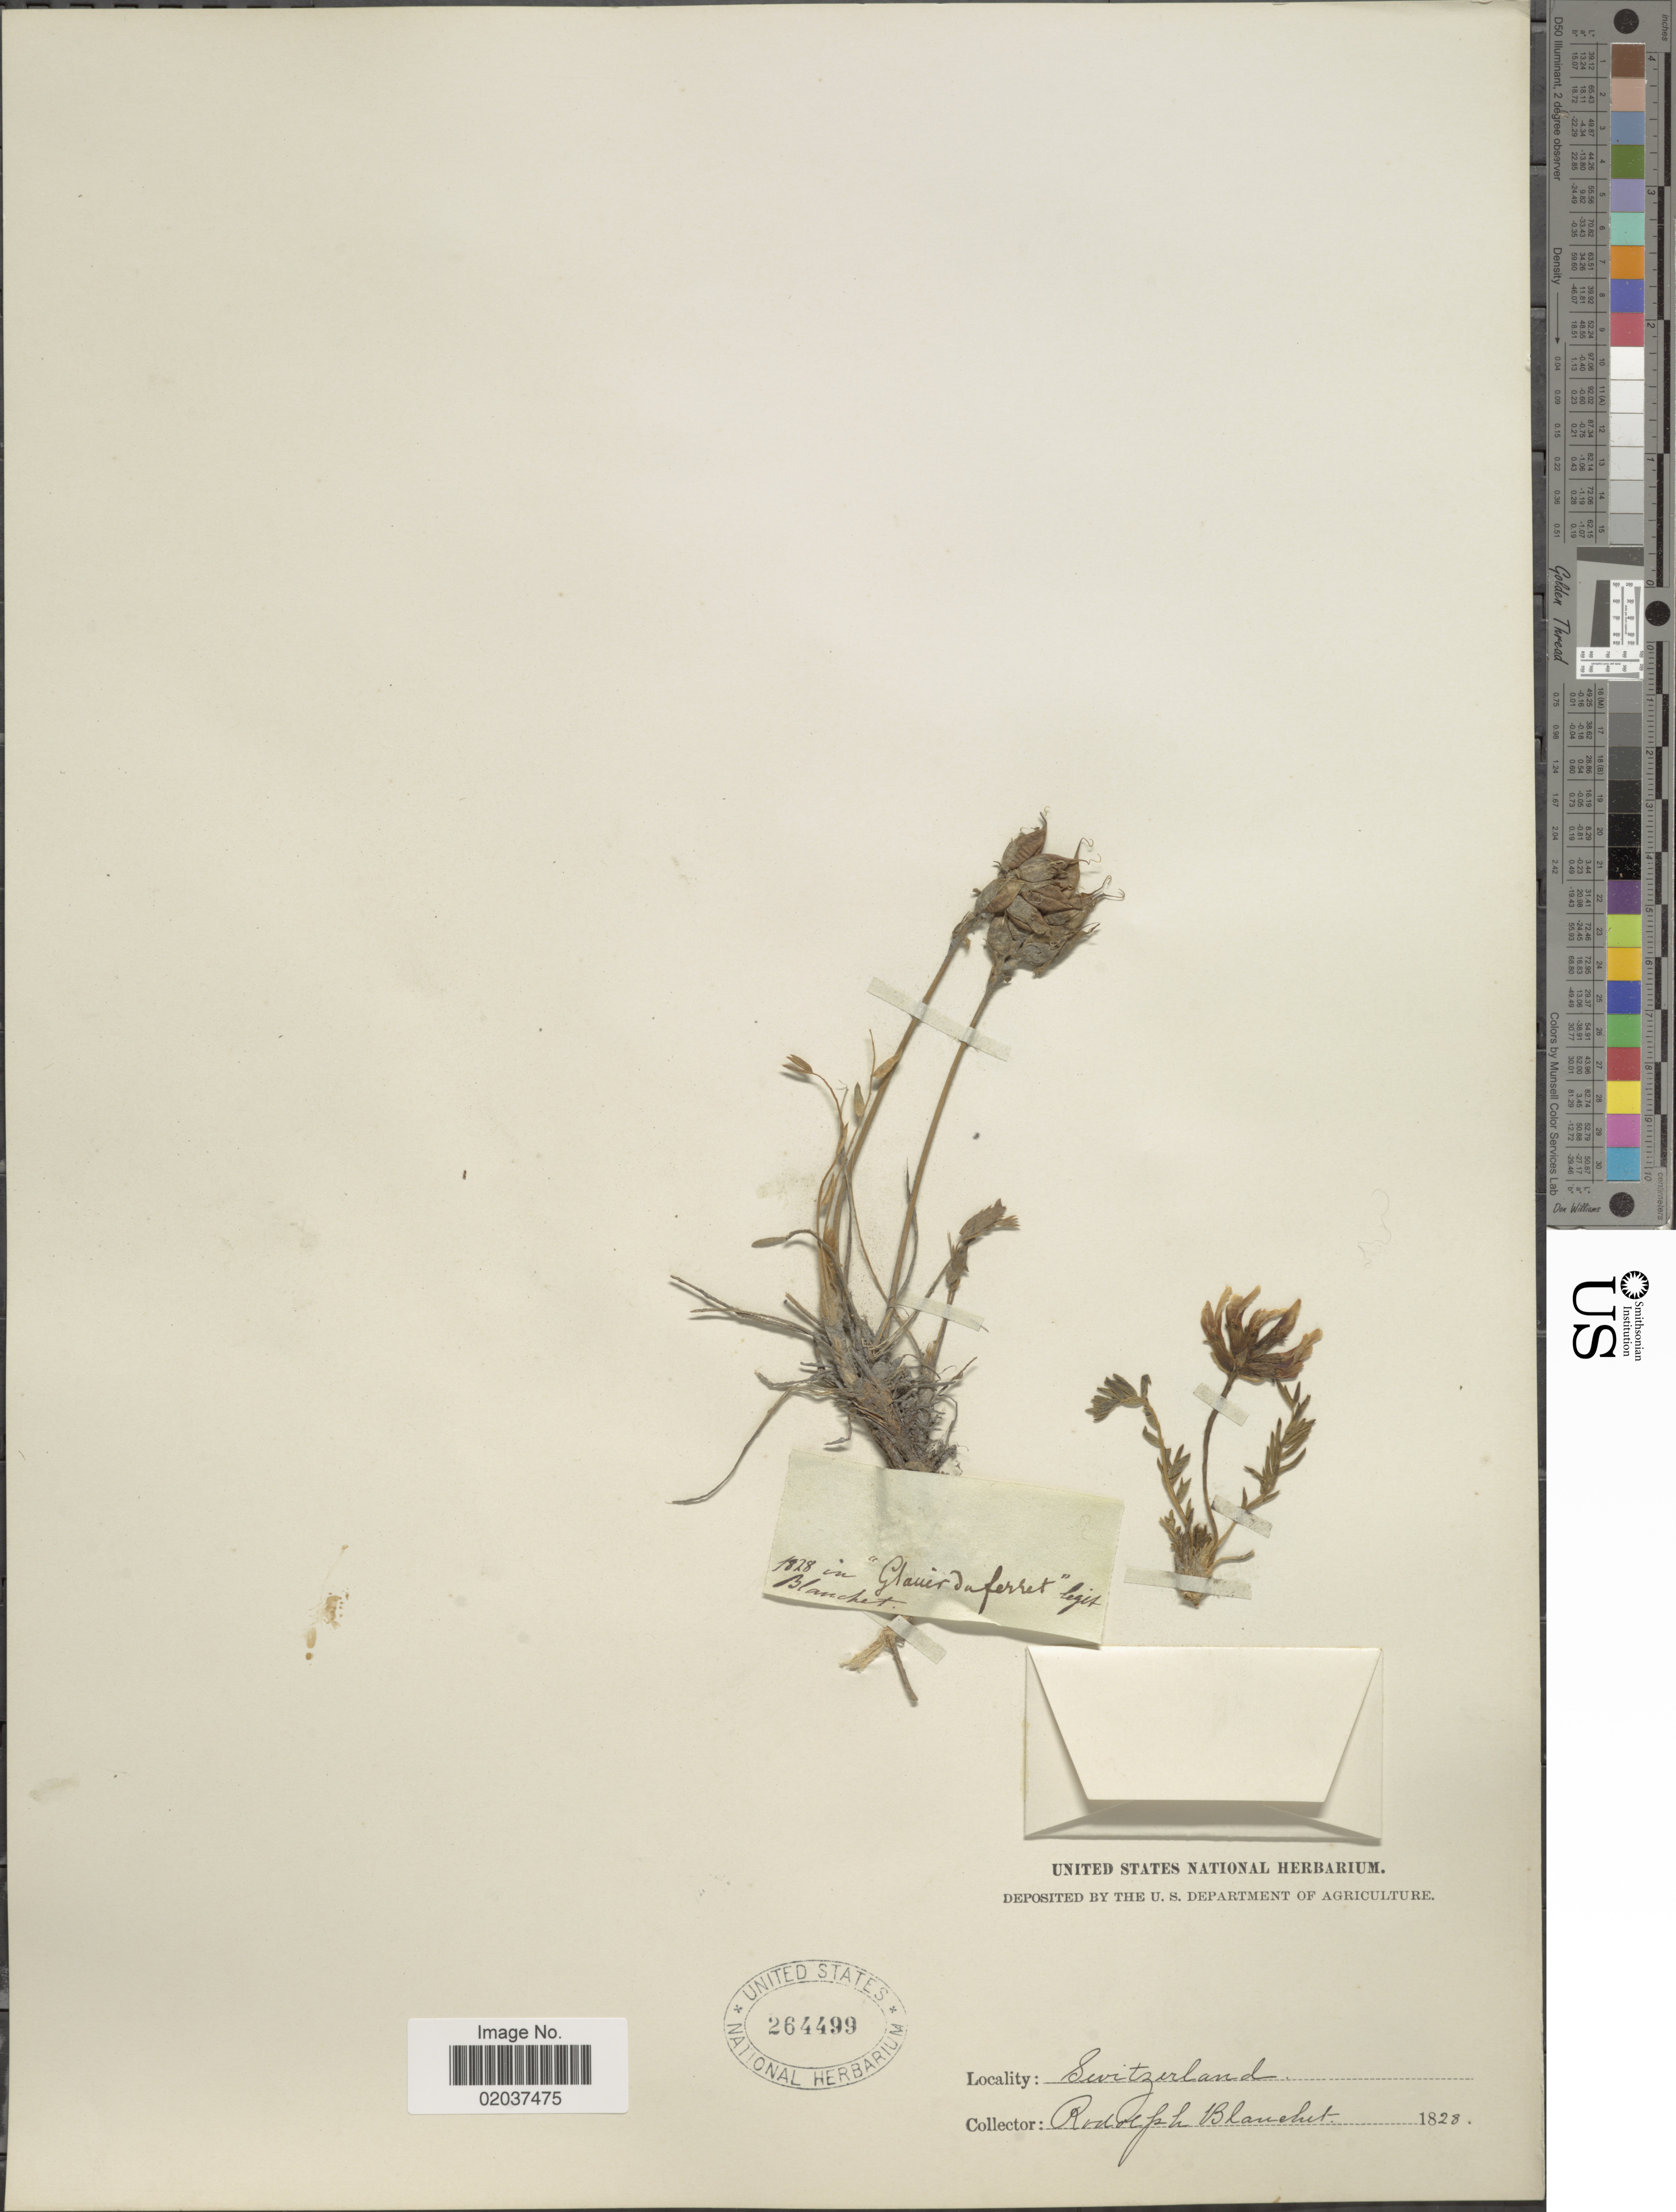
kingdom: Plantae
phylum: Tracheophyta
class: Magnoliopsida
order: Fabales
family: Fabaceae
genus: Astragalus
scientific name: Astragalus sp.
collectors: R. Blanchet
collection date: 1828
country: Switzerland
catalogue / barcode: US 264499